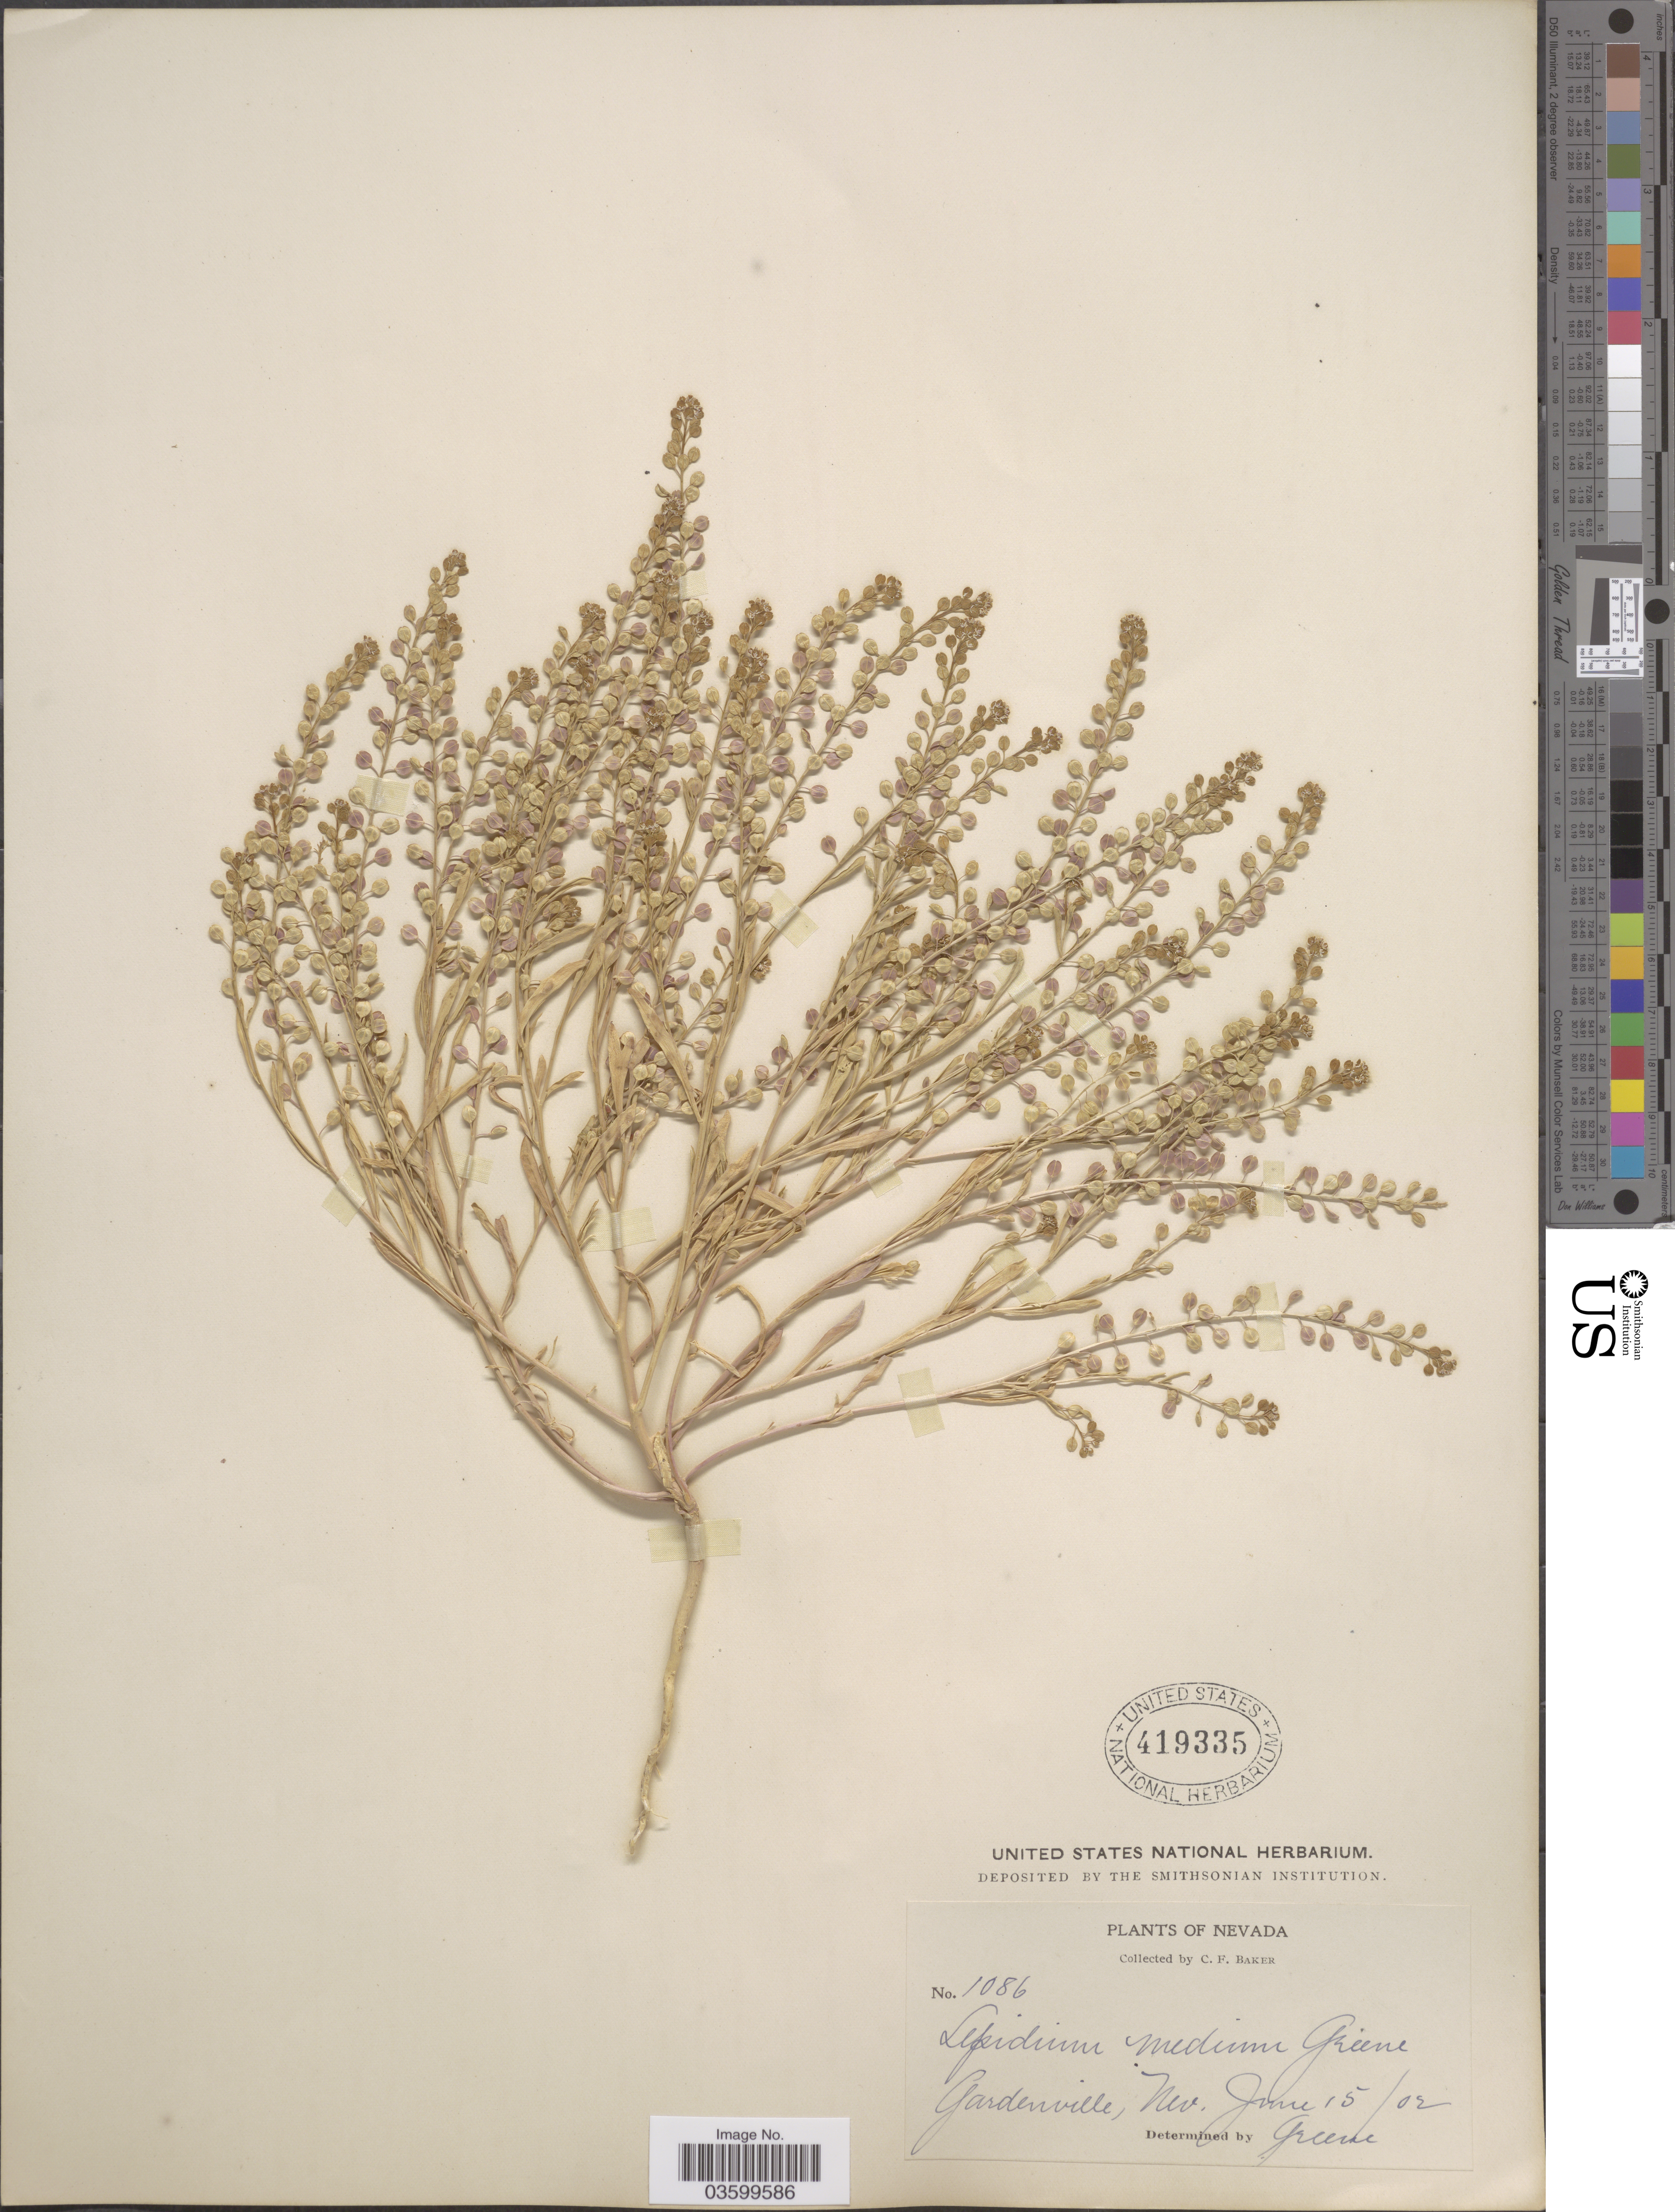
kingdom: Plantae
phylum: Tracheophyta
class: Magnoliopsida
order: Brassicales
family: Brassicaceae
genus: Lepidium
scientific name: Lepidium virginicum var. pubescens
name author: (Greene) C.L. Hitchc.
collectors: C. F. Baker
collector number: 1086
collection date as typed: Transcribed d/m/y: 15/6/2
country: United States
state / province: Nevada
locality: Gardenville.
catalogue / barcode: US 419335